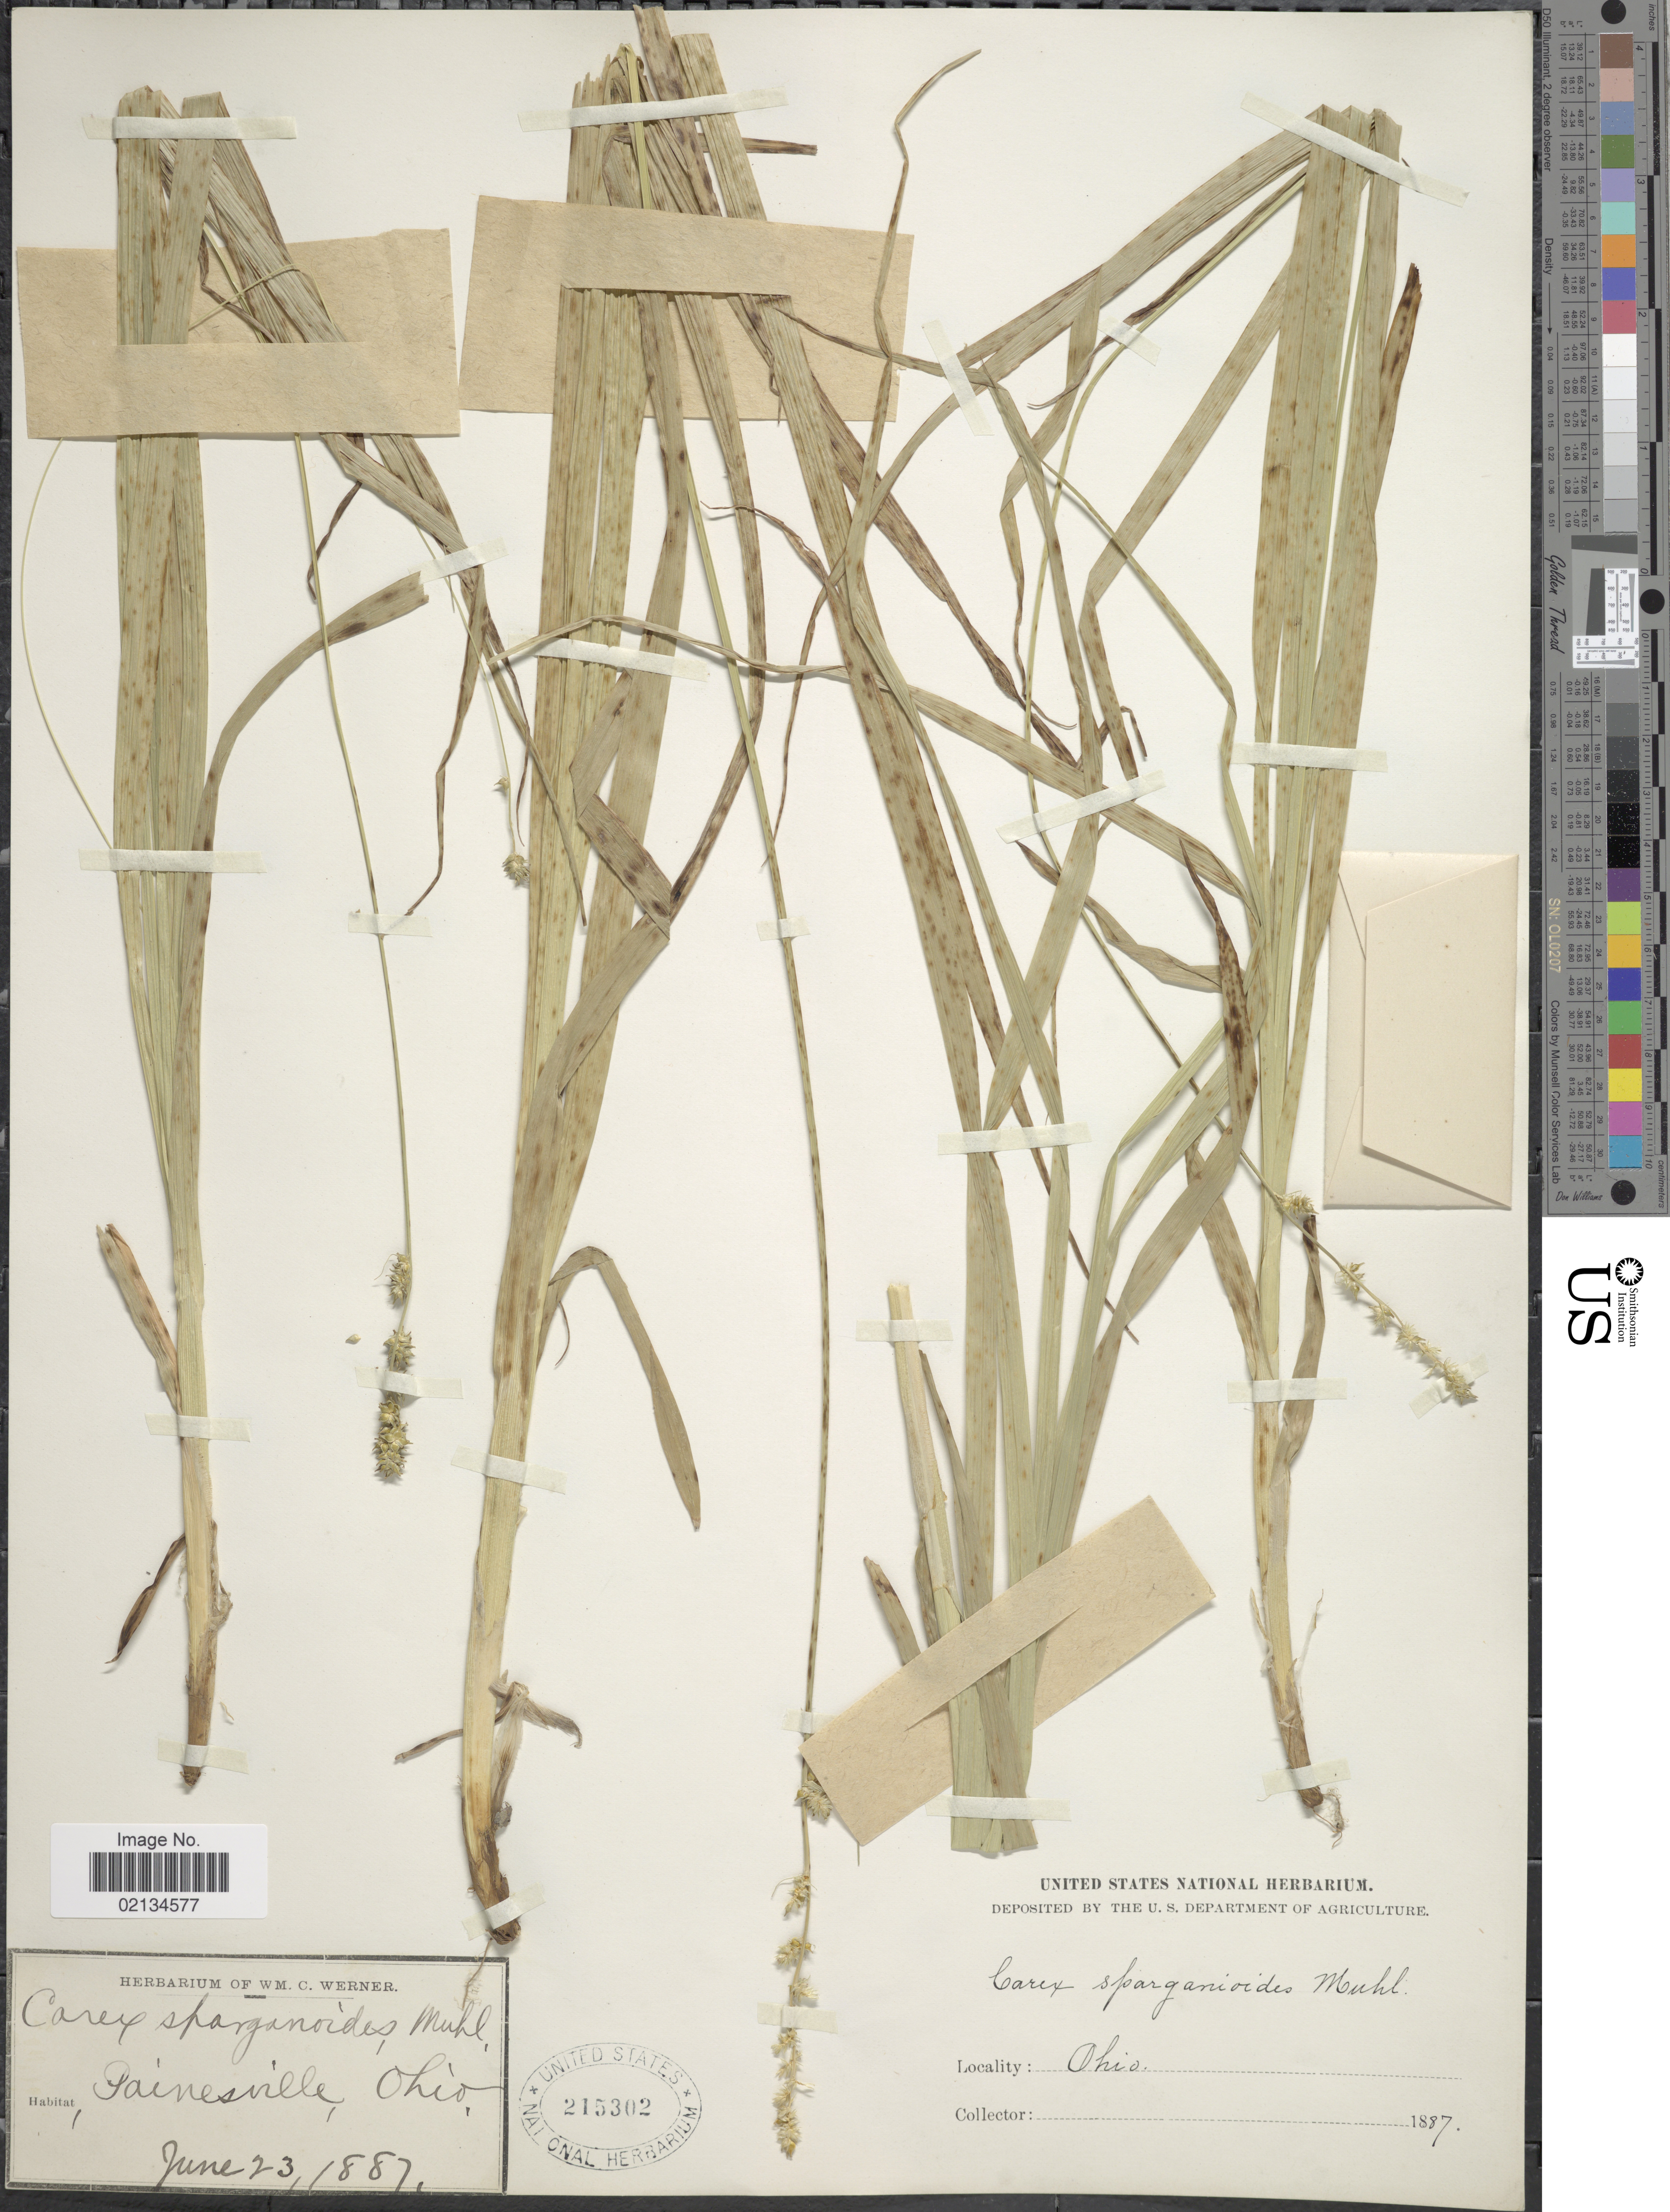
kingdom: Plantae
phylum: Tracheophyta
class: Liliopsida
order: Poales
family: Cyperaceae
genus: Carex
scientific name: Carex sparganioides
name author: Muhl. ex Willd.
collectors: ex herb. Wm. C. Werner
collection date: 1887-06-23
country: United States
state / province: Ohio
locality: Painesville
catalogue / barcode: US 215302